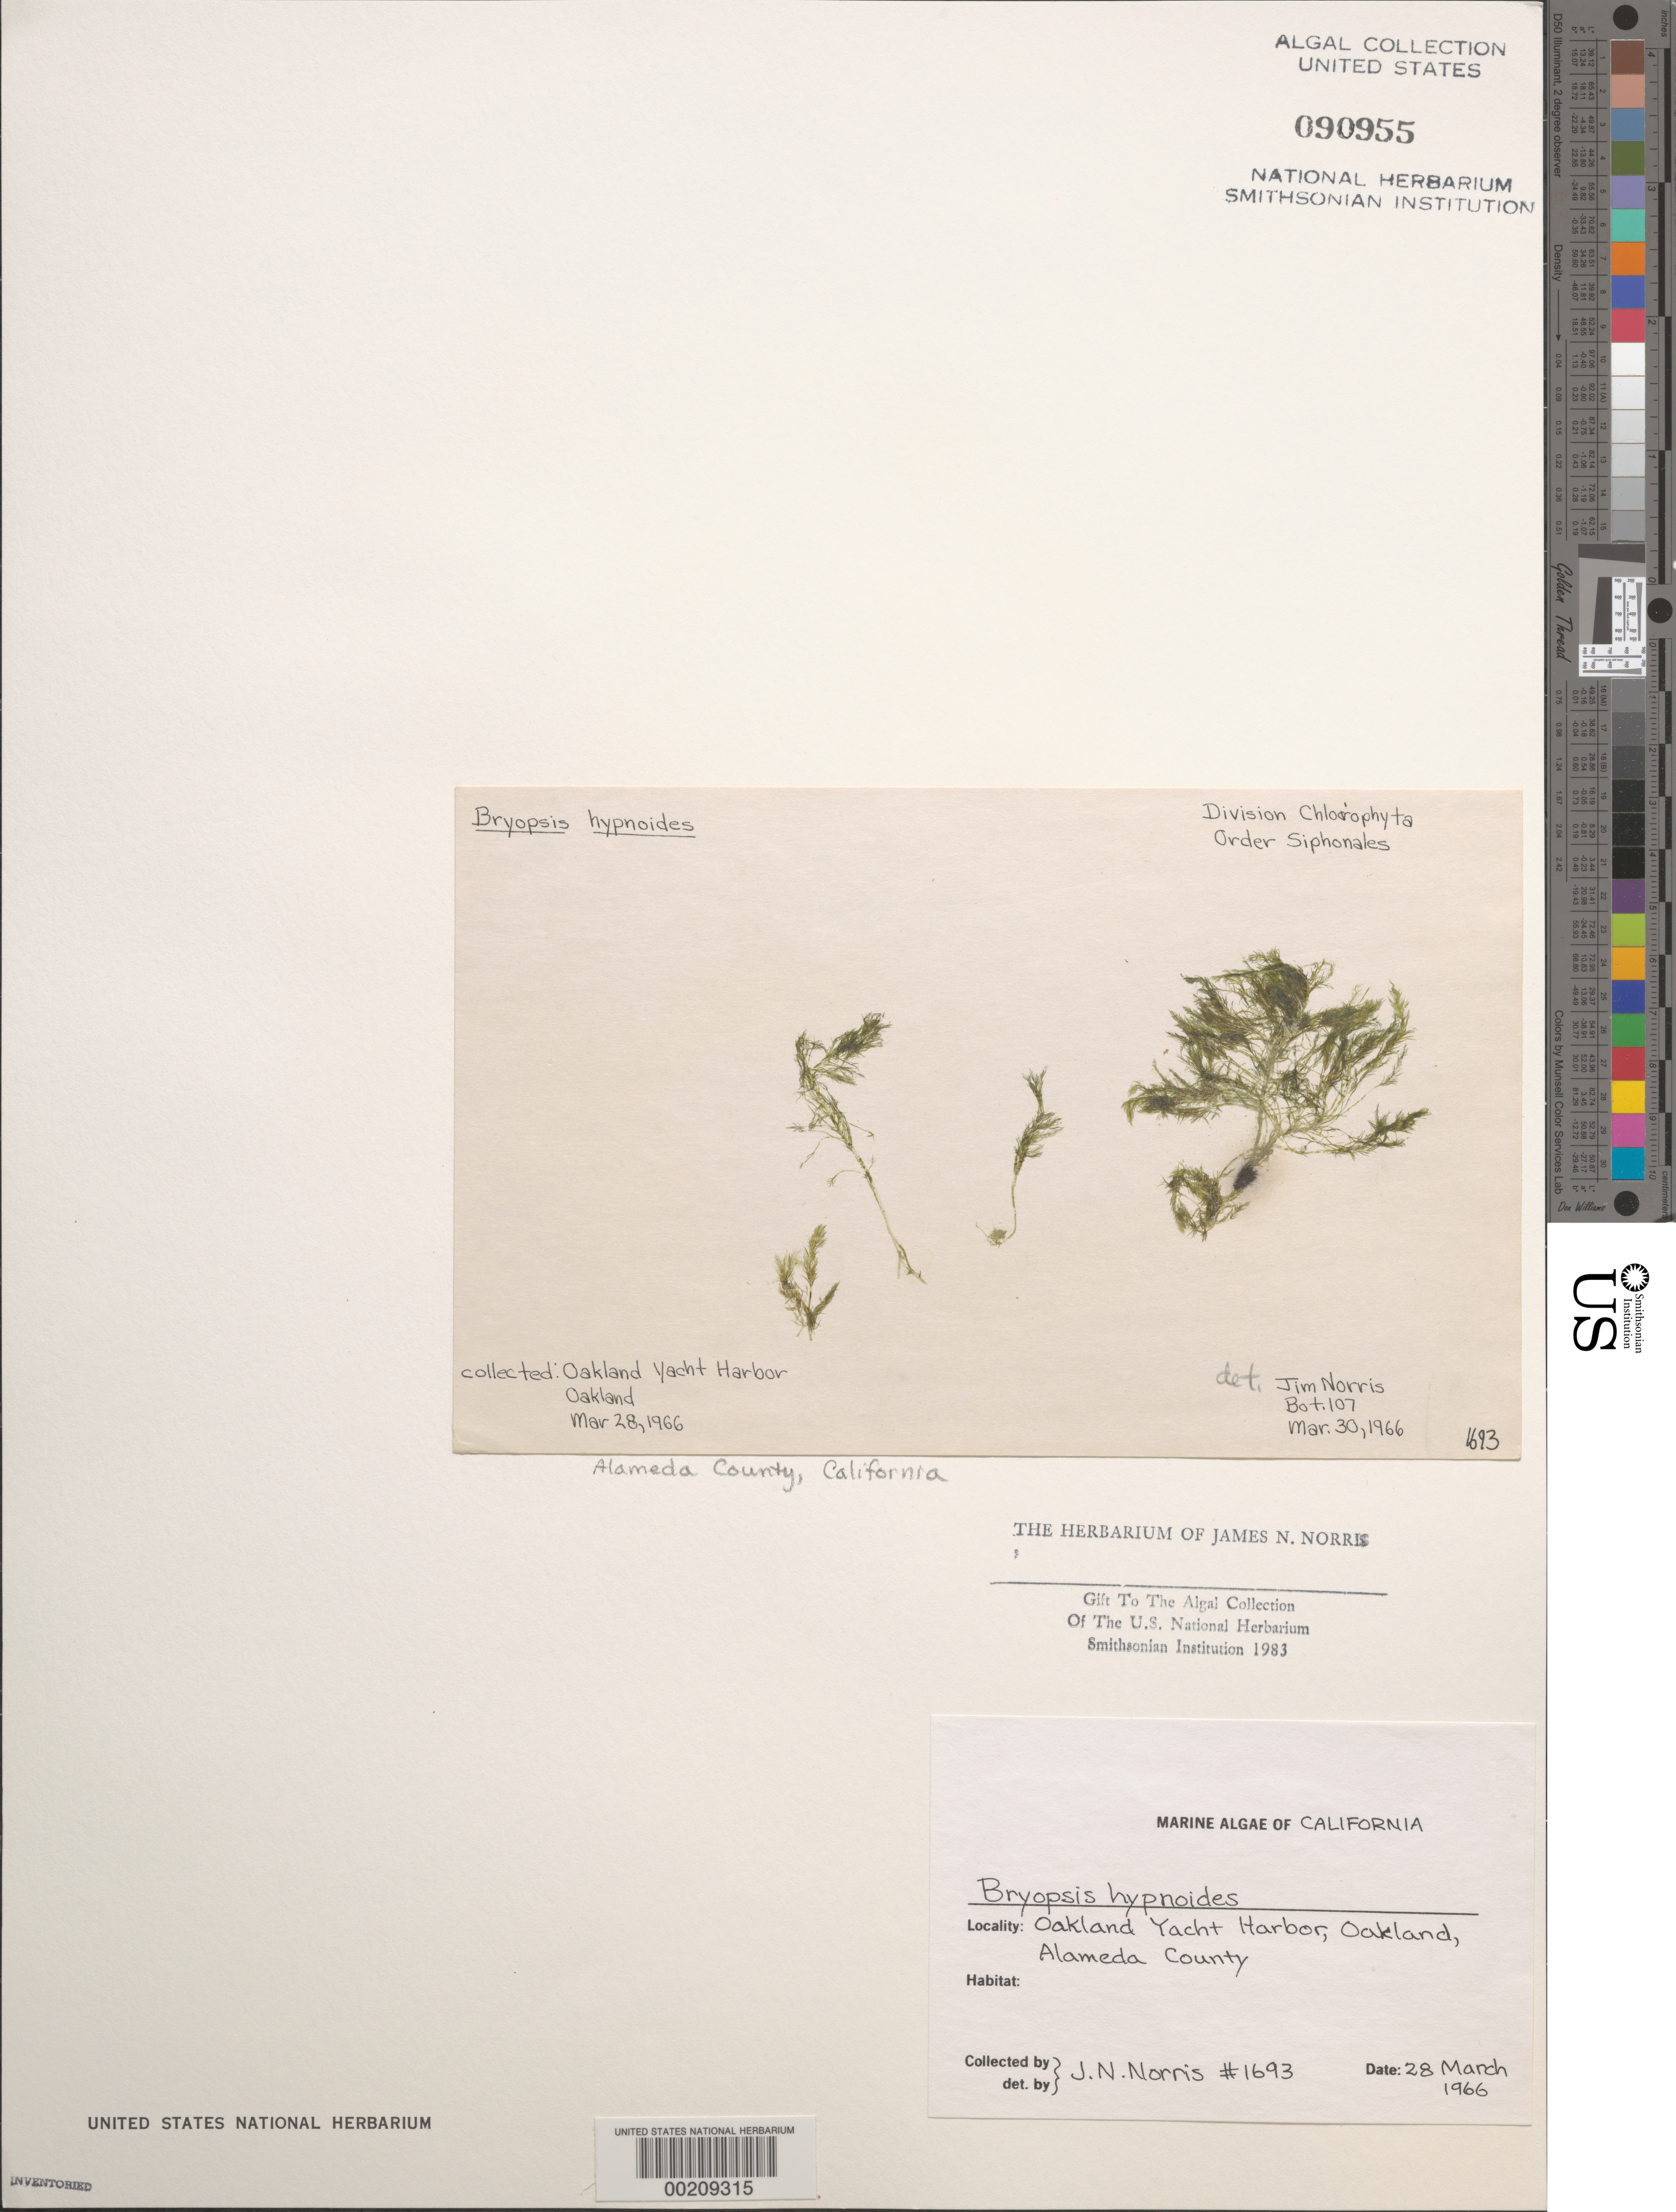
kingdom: Plantae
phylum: Chlorophyta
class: Ulvophyceae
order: Bryopsidales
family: Bryopsidaceae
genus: Bryopsis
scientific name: Bryopsis hypnoides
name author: J.V.Lamouroux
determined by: Norris, James N.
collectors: J. N. Norris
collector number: JN-1693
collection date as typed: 28 Mar 1966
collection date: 1966-03-28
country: United States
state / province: California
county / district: Alameda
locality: Oakland Yacht Harbor, Oakland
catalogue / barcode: US 90955